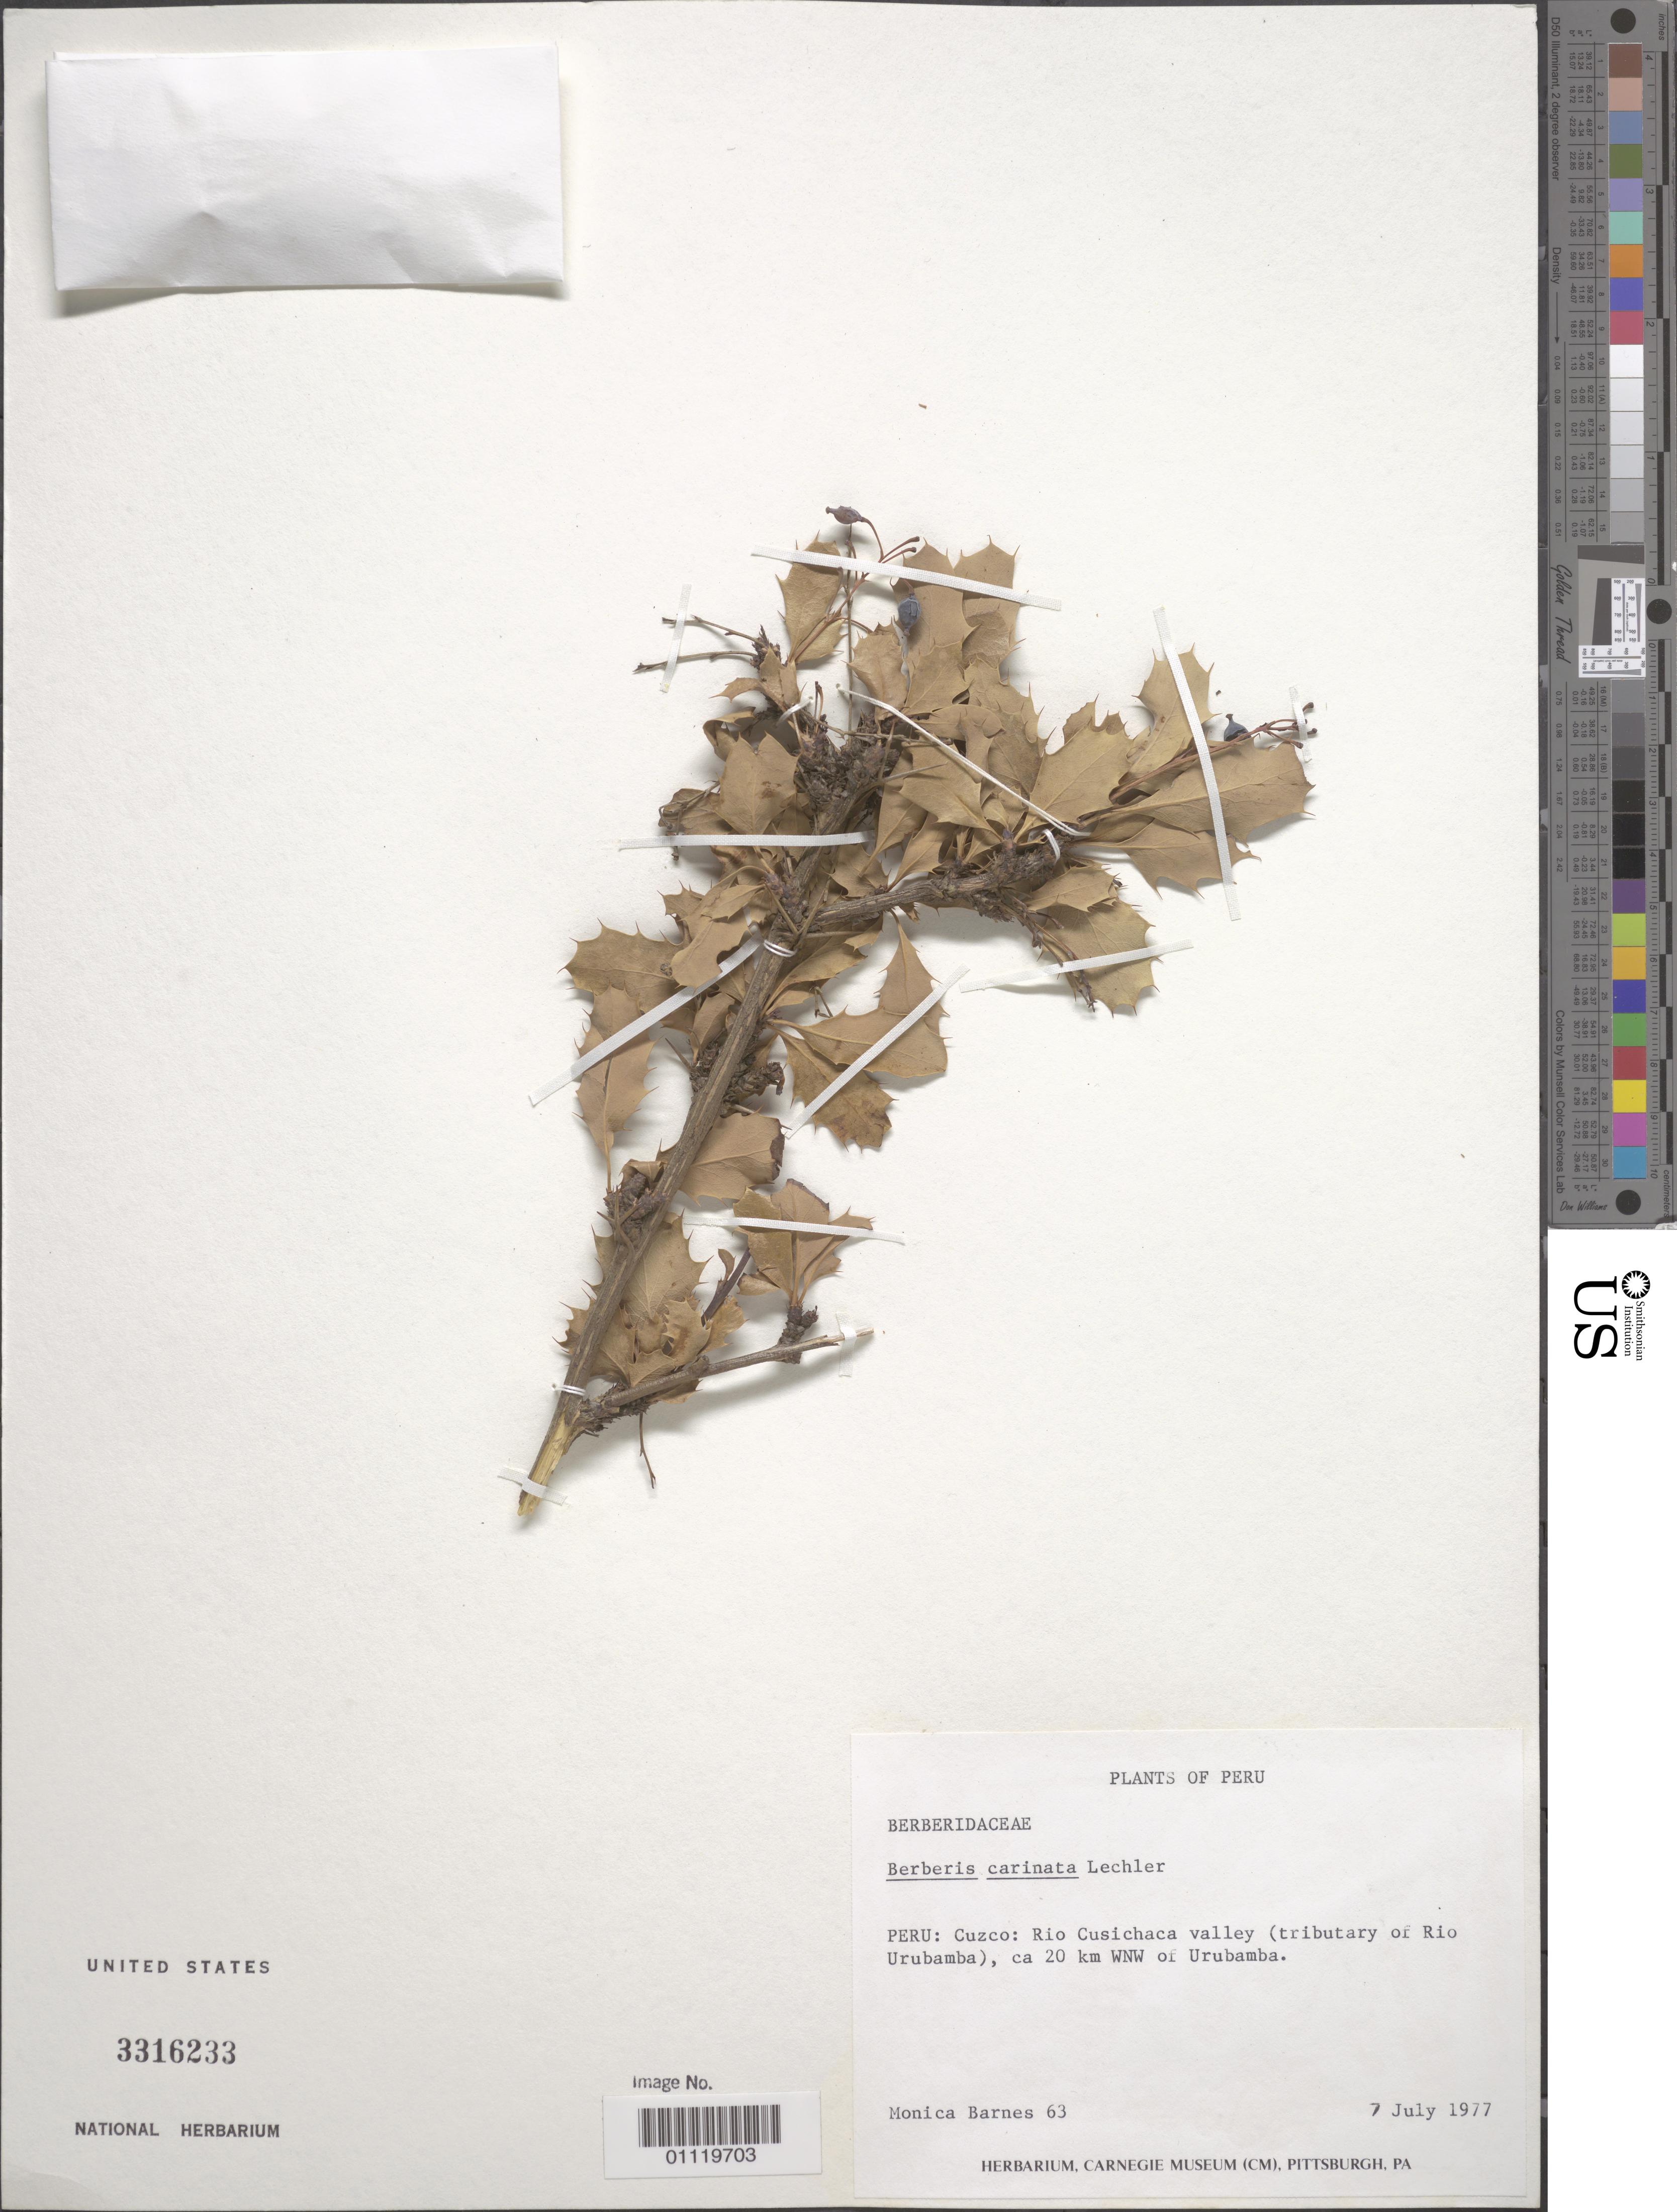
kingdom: Plantae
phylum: Tracheophyta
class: Magnoliopsida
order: Ranunculales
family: Berberidaceae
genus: Berberis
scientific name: Berberis carinata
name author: Lech.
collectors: M. Barnes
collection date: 1977-07-07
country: Peru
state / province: Cusco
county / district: Cusco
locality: Rio Cusichaca valley (tributary of Rio Urubamba), circa 20 km west-north west of Urubamba.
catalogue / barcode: US 3316233